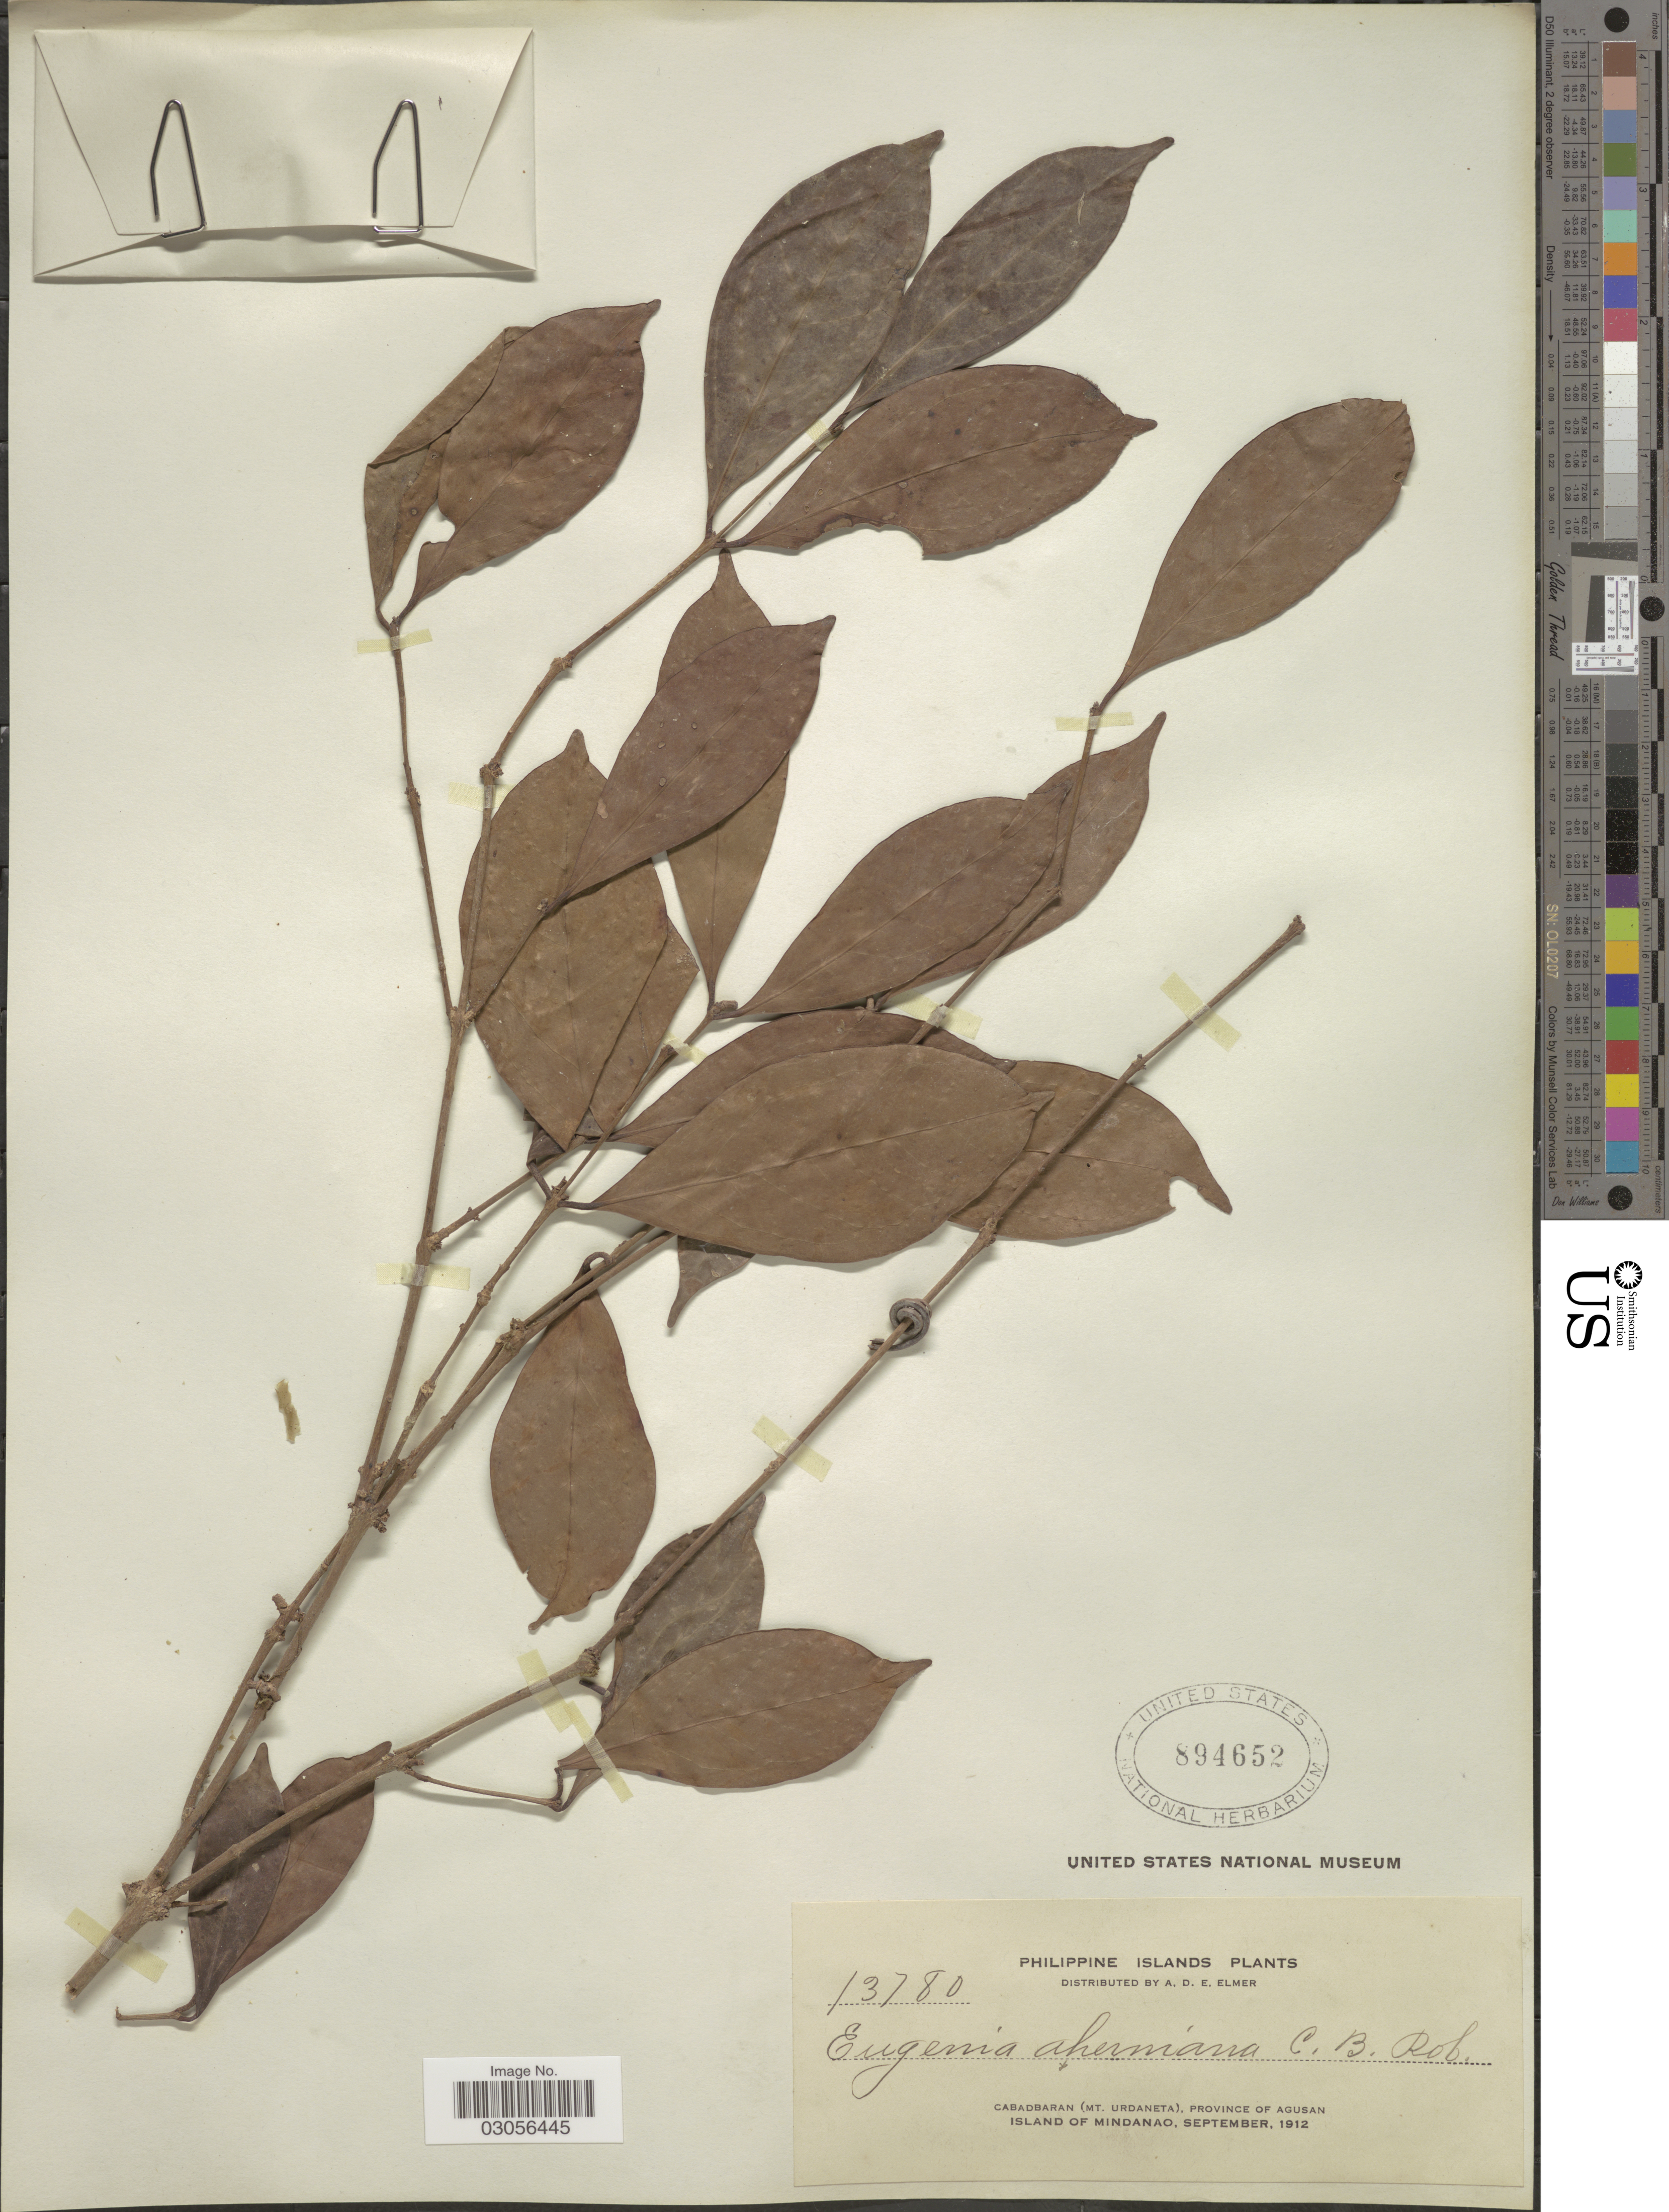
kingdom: Plantae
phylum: Tracheophyta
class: Magnoliopsida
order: Myrtales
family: Myrtaceae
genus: Eugenia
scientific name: Eugenia aherniana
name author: C.B. Rob.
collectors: A. D. E. Elmer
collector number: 13780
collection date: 1912-09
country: Philippines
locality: Philippine Islands, Cabadbaran (Mt. Urdaneta), province of Agusan, Island of Mindanao.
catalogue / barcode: US 894652